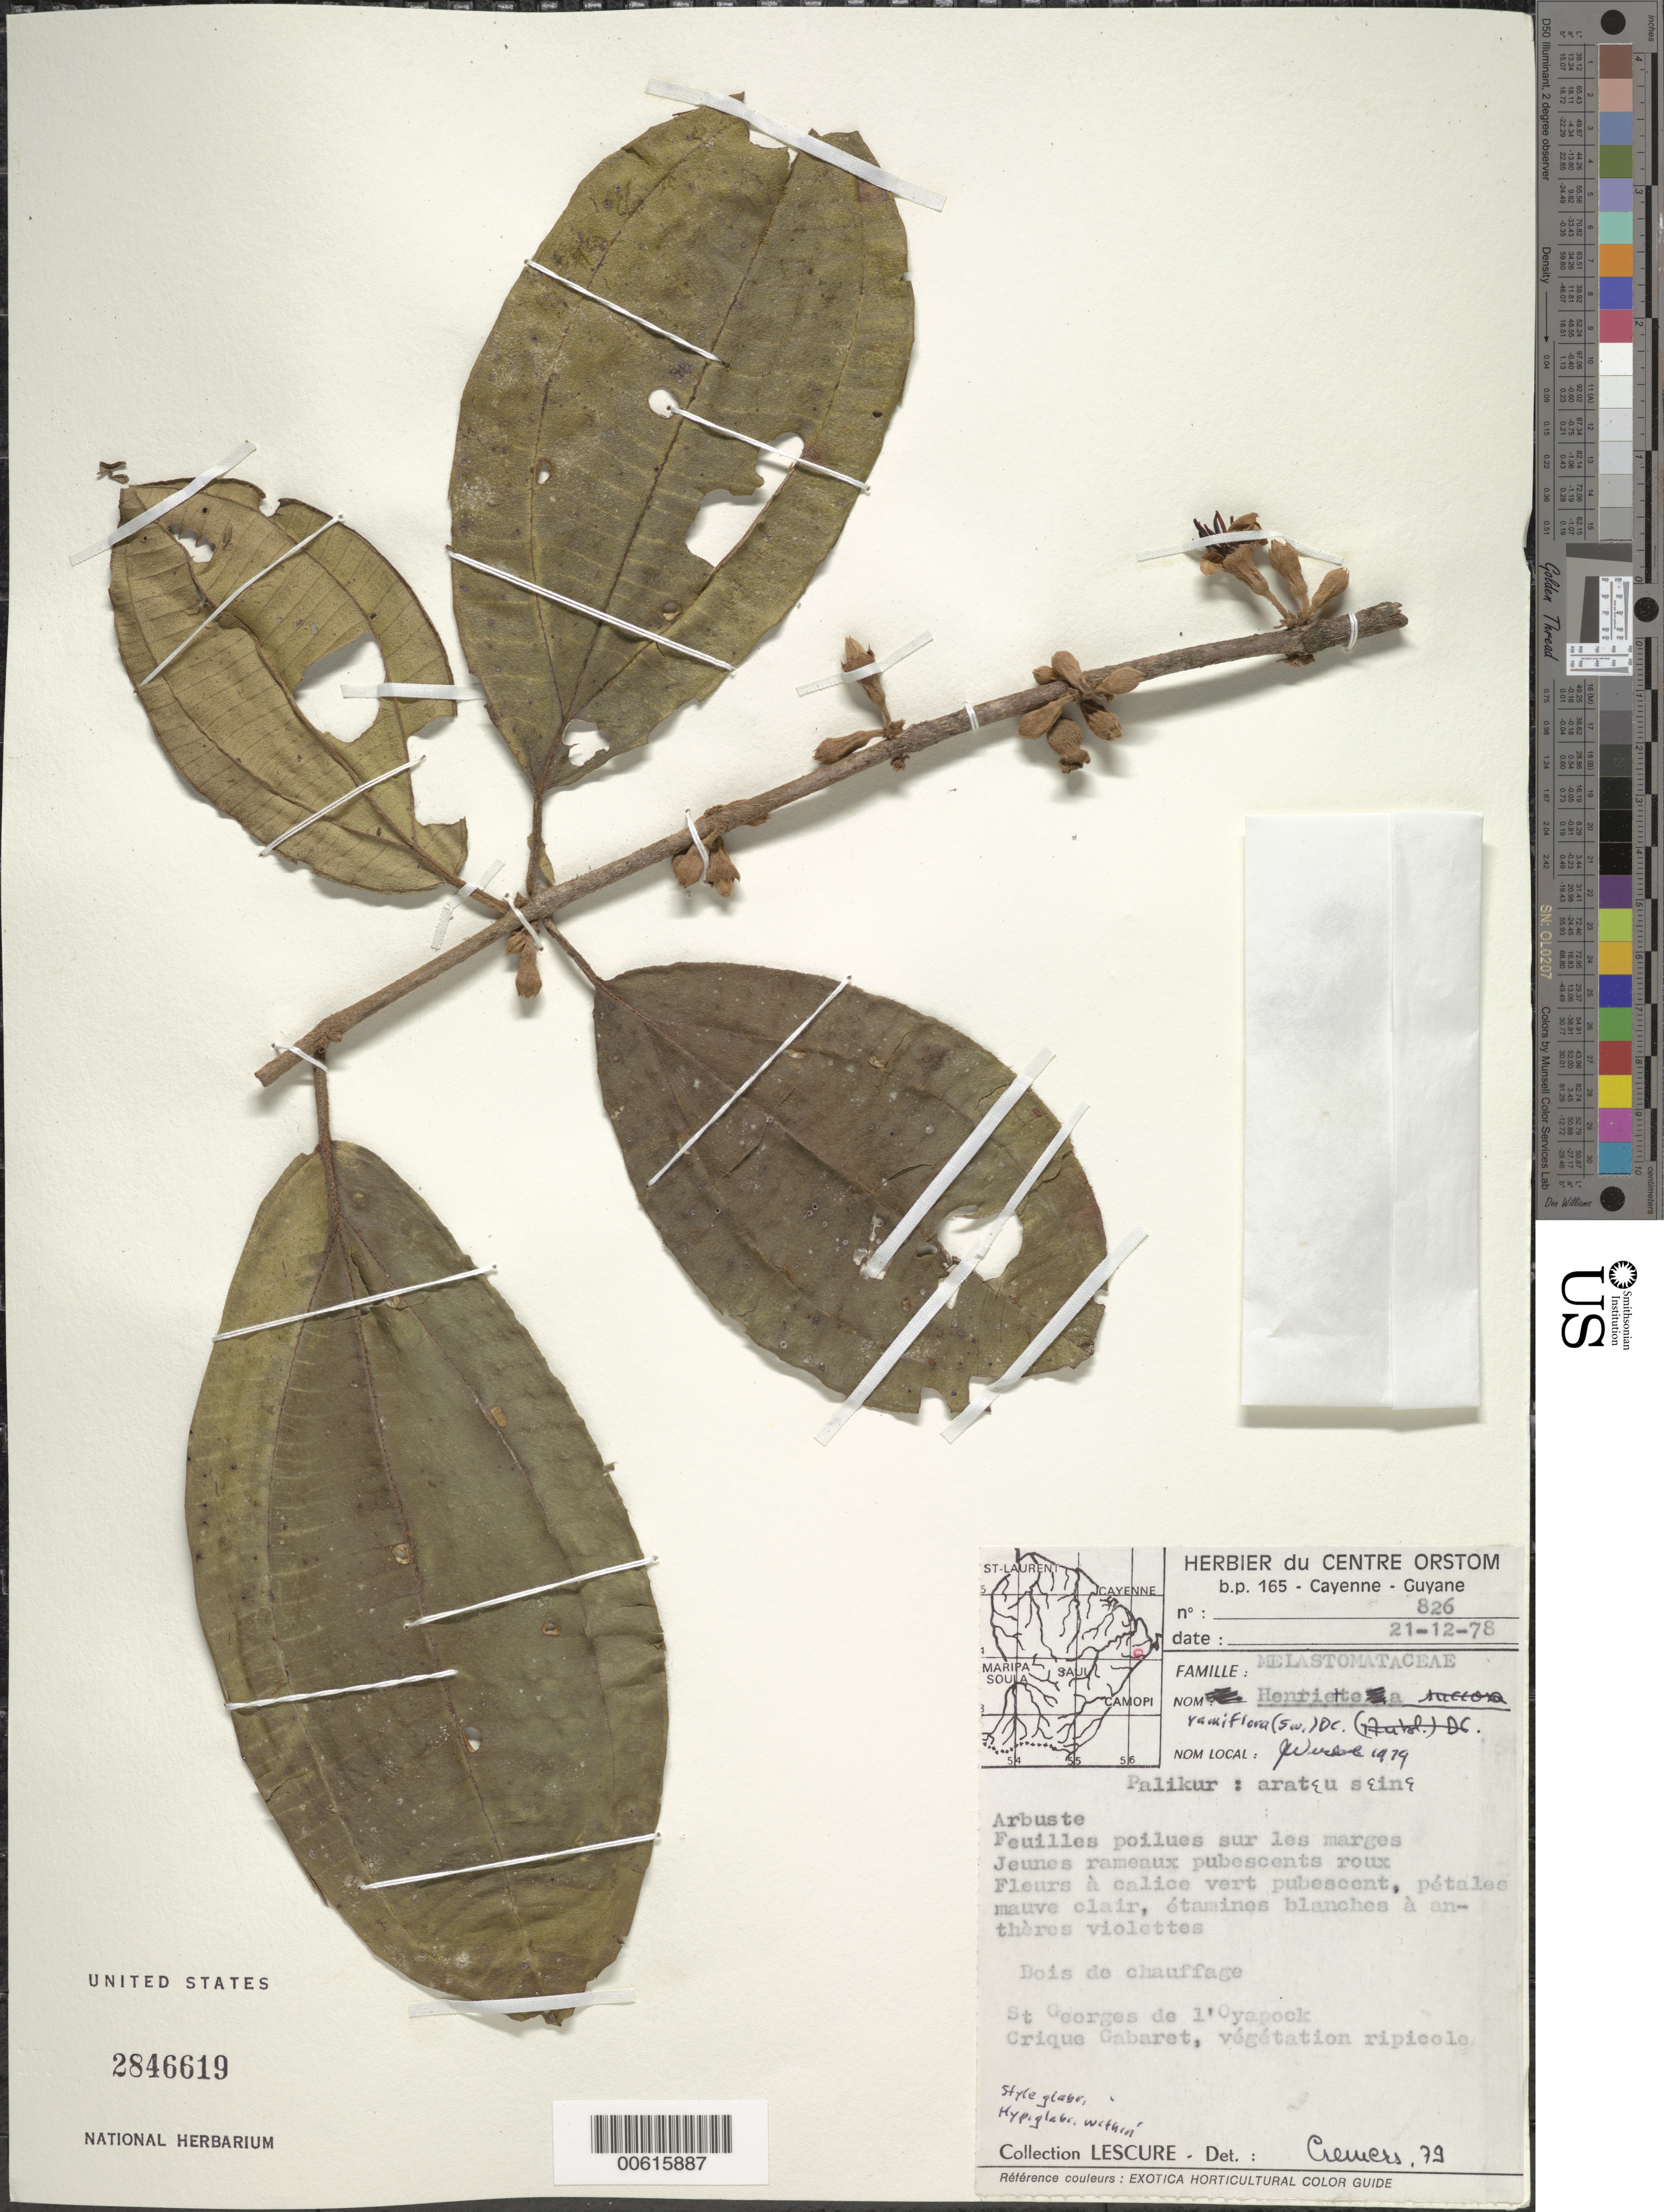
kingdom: Plantae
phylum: Tracheophyta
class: Magnoliopsida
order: Myrtales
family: Melastomataceae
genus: Henriettea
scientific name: Henriettea ramiflora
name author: (Sw.) DC.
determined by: Wurdack, John J., (US), US (UNITED STATES)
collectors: J.-P. Lescure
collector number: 826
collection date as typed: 21-Dec-78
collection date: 1978-12-21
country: French Guiana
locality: St. Georges de l'Oyapock, Crique Gabaret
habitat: Vegetation ripicole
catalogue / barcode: US 2846619